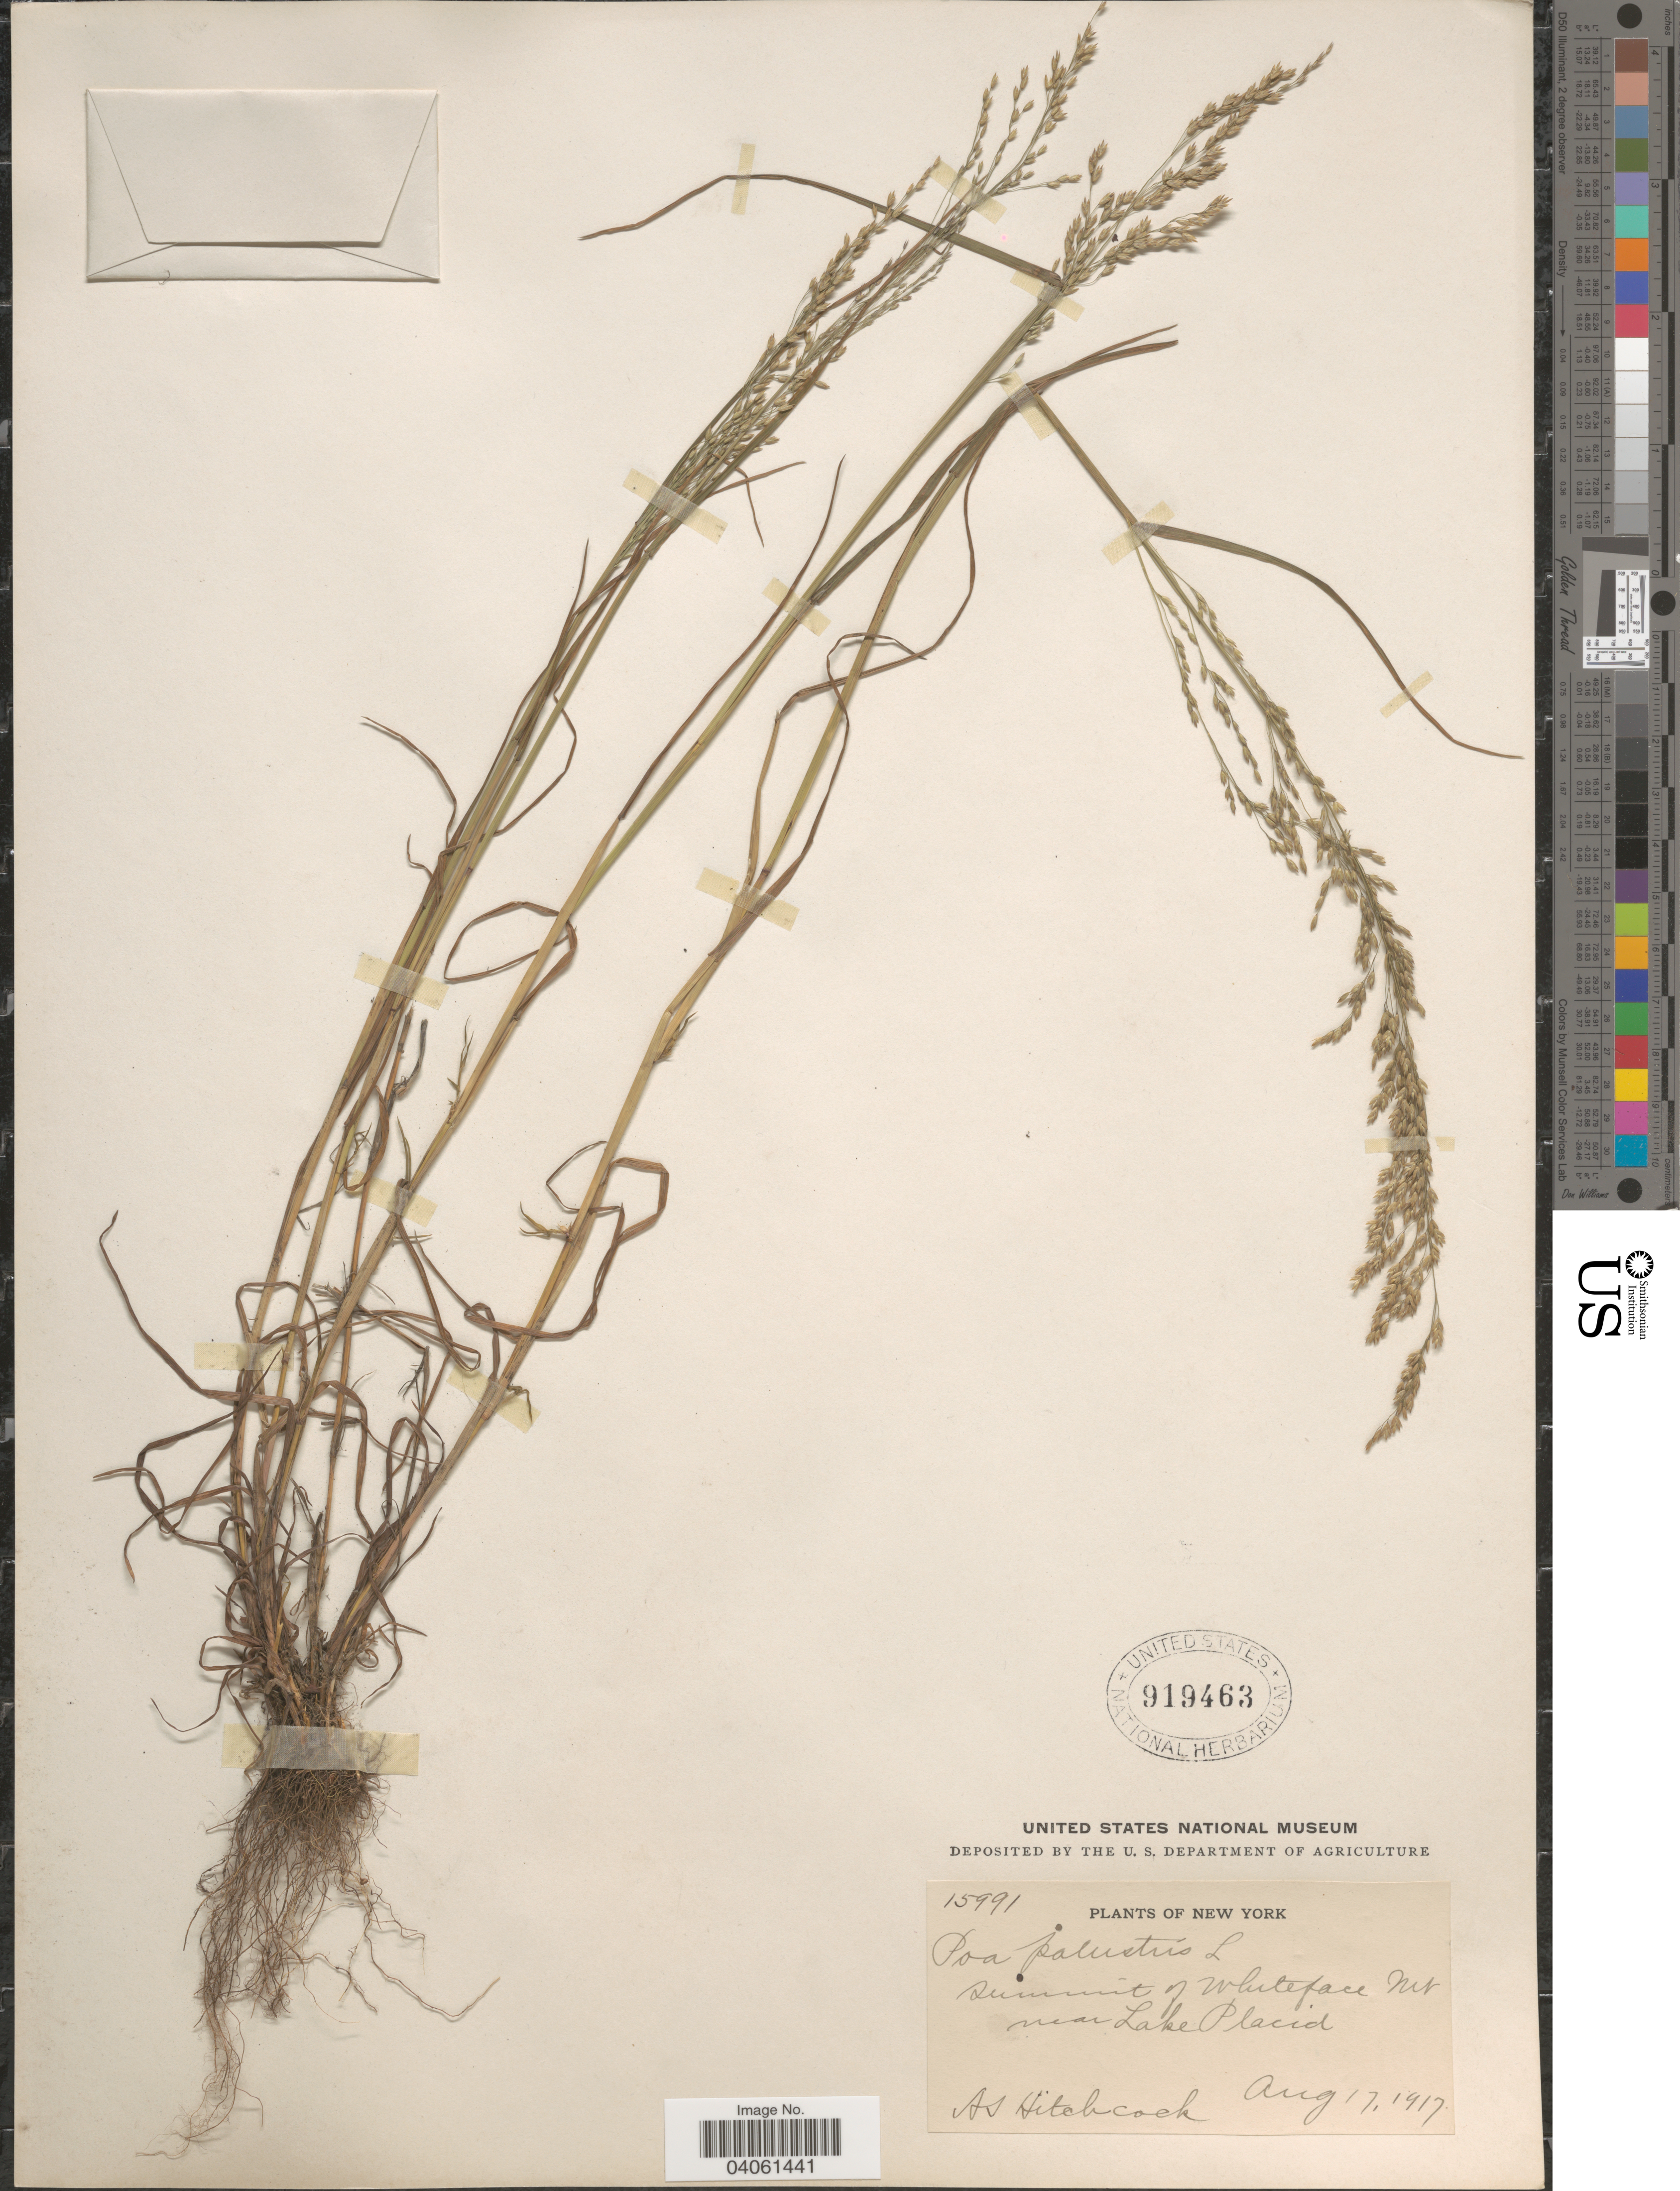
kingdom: Plantae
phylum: Tracheophyta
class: Liliopsida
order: Poales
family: Poaceae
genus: Poa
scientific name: Poa palustris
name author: L.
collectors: A. S. Hitchcock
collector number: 15991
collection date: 1917-08-17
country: United States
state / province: New York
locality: Summit of Whiteface Mt near Lake Placid.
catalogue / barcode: US 919463